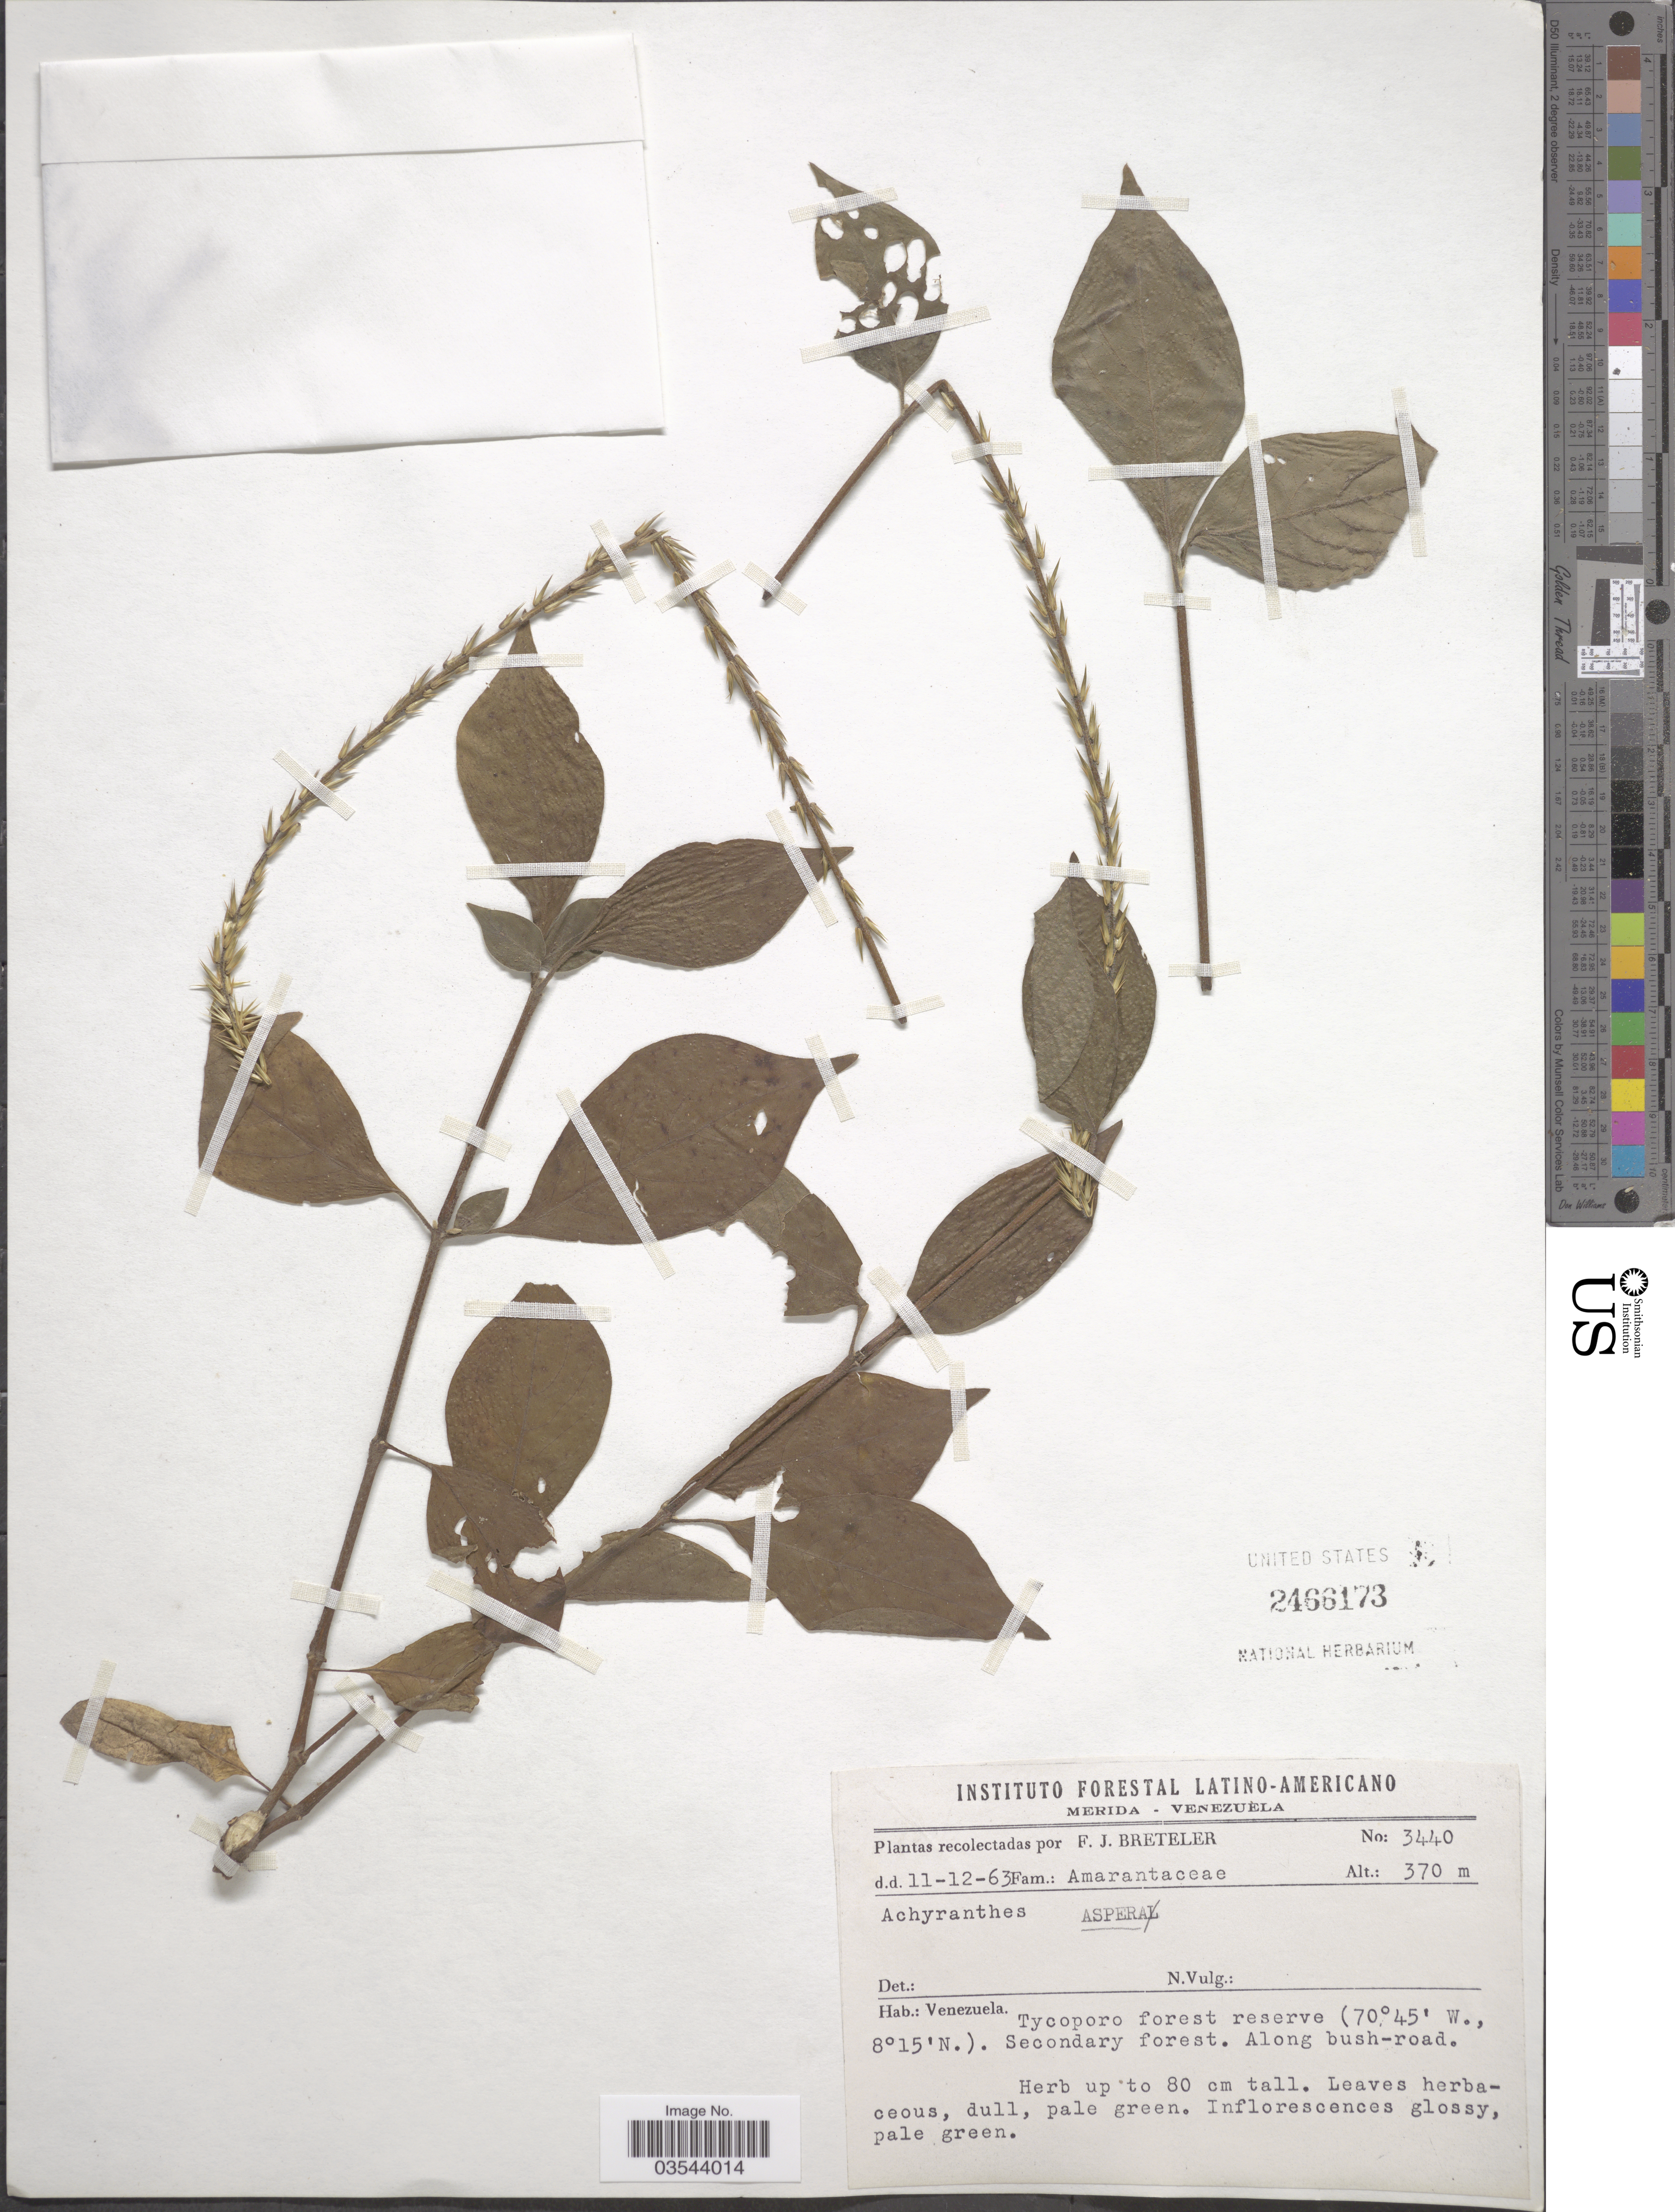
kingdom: Plantae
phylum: Tracheophyta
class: Magnoliopsida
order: Caryophyllales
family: Amaranthaceae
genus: Achyranthes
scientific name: Achyranthes aspera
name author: L.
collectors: F. J. Breteler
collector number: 3440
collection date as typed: Transcribed d/m/y: 11/12/63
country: Venezuela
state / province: Mérida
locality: Tycoporo forest reserve.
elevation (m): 370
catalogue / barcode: US 2466173